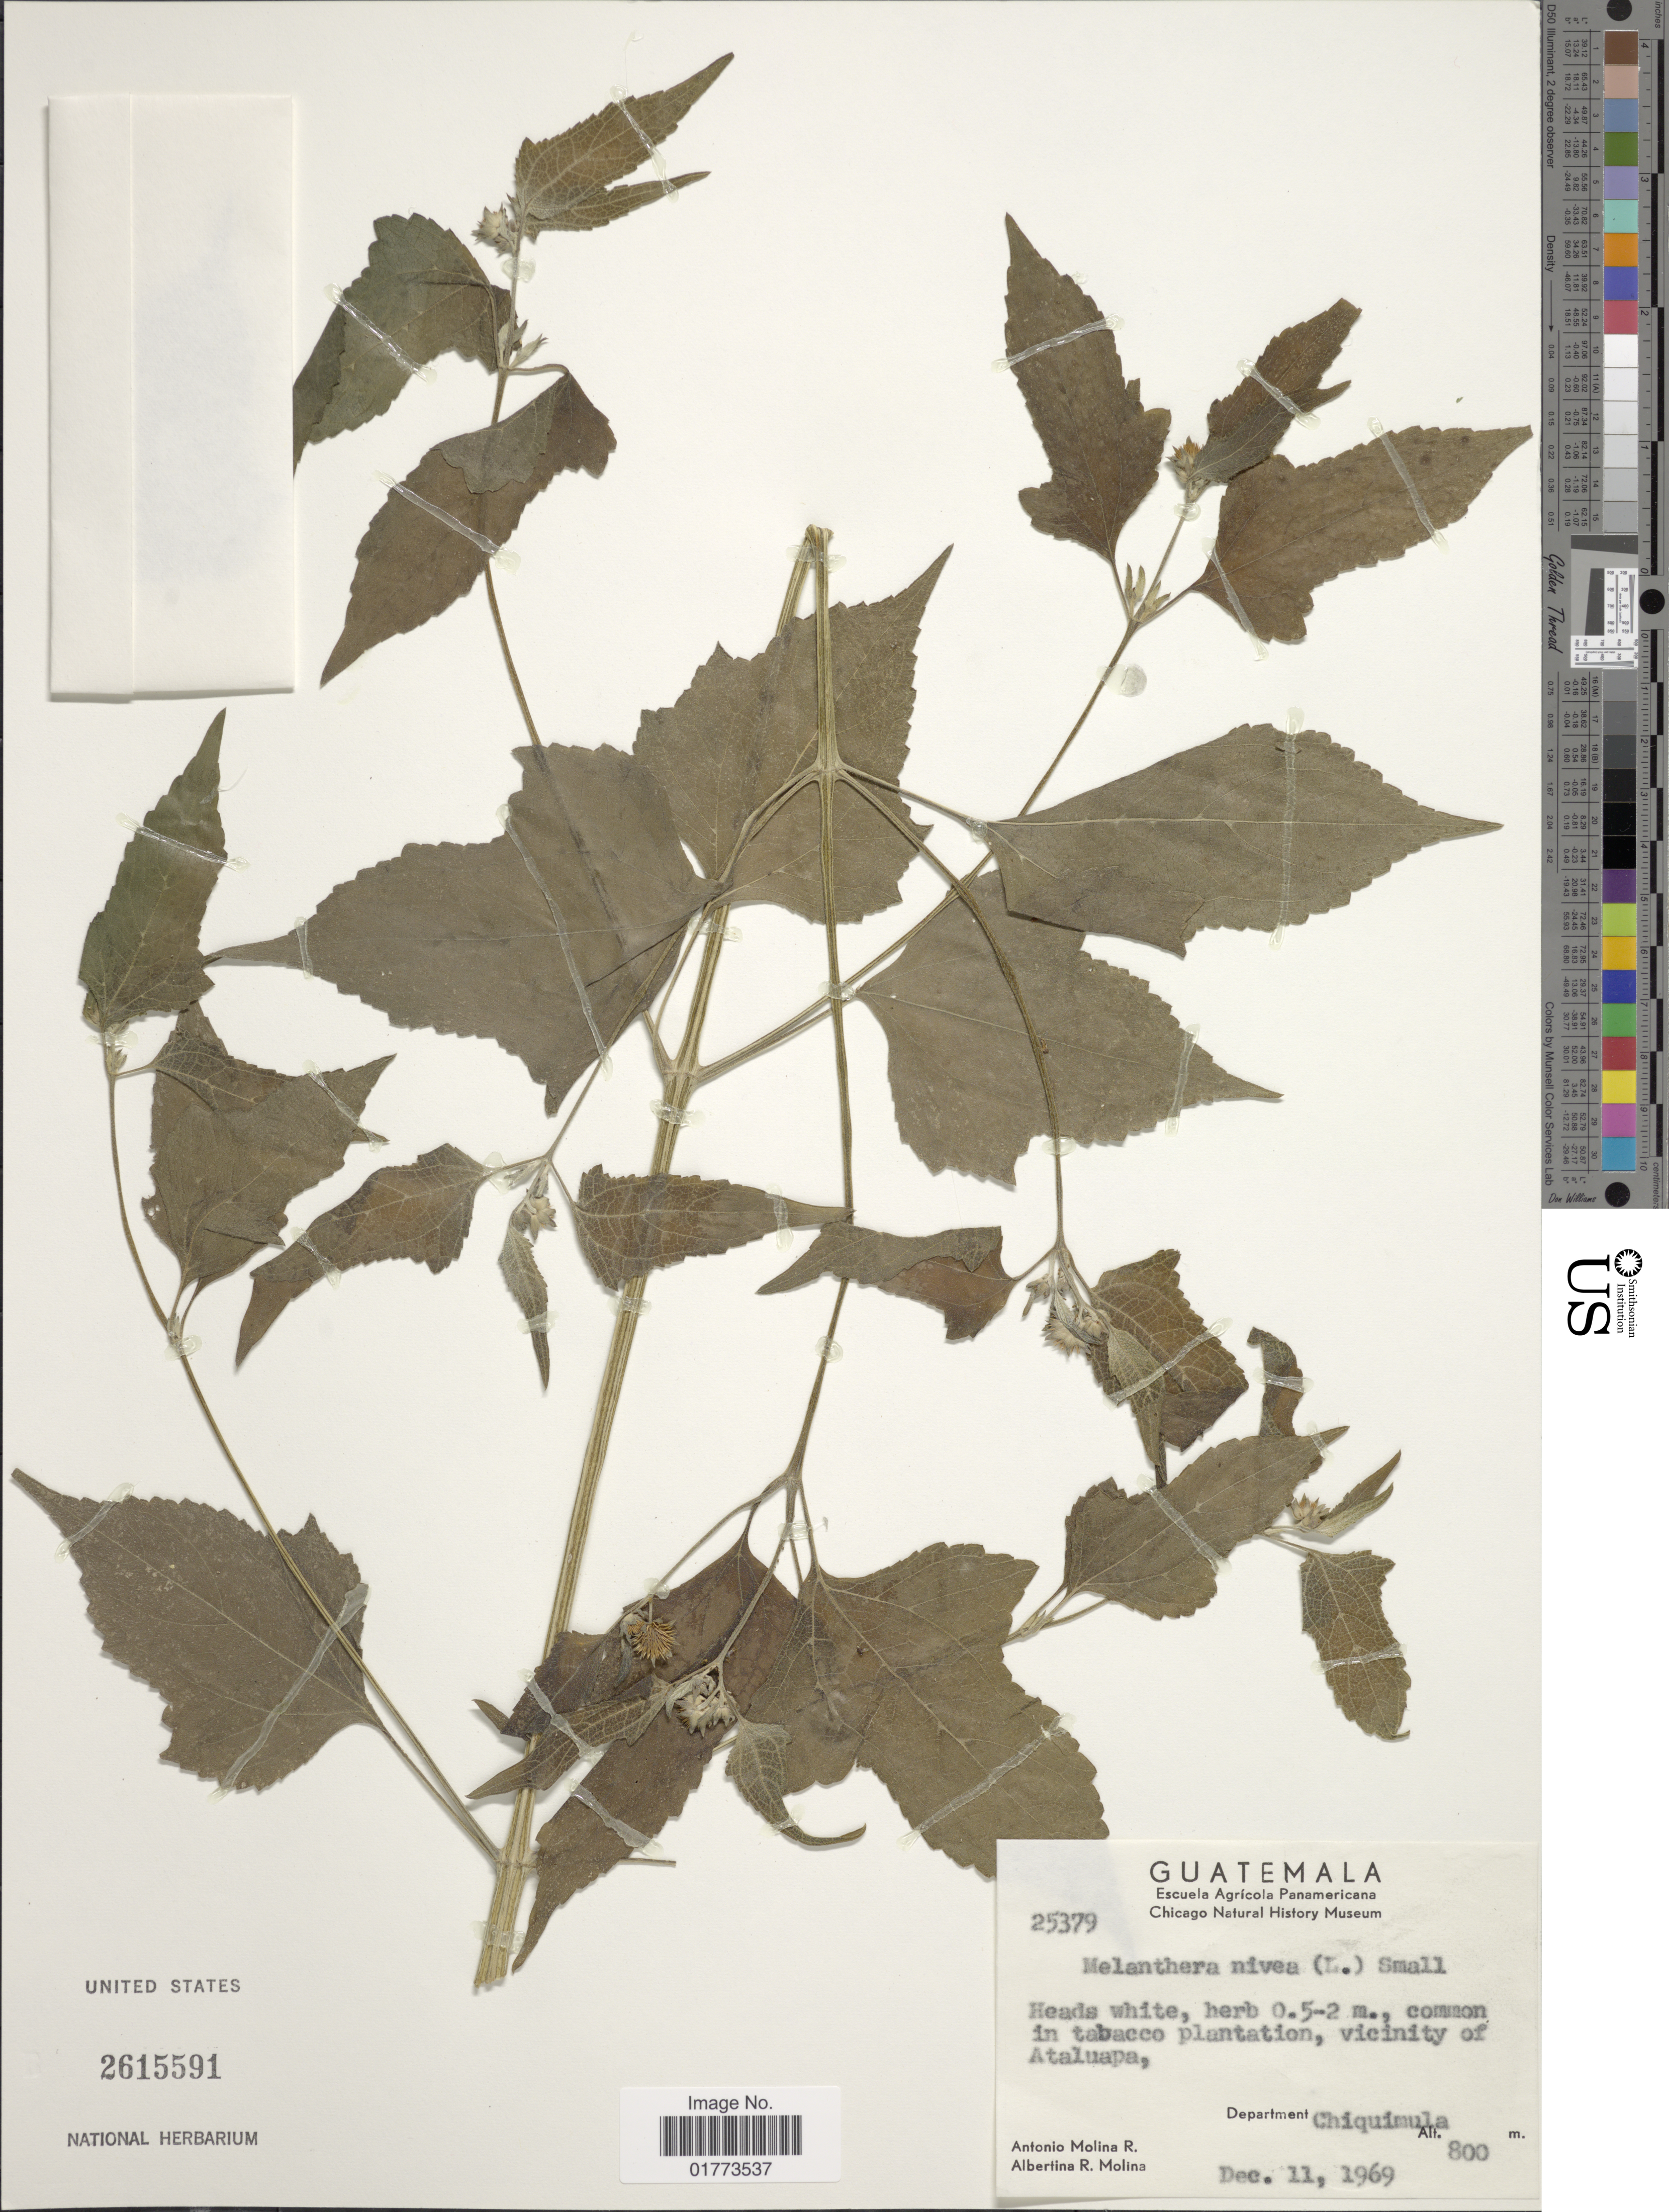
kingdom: Plantae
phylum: Tracheophyta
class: Magnoliopsida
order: Asterales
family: Asteraceae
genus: Melanthera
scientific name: Melanthera nivea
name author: (L.) Small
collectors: A. Molina R. & A. R. Molina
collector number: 25379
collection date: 1969-12-11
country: Guatemala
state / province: Chiquimula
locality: Common in tabacco plantation, vicinity of Ataluapa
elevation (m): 800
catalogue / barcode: US 2615591